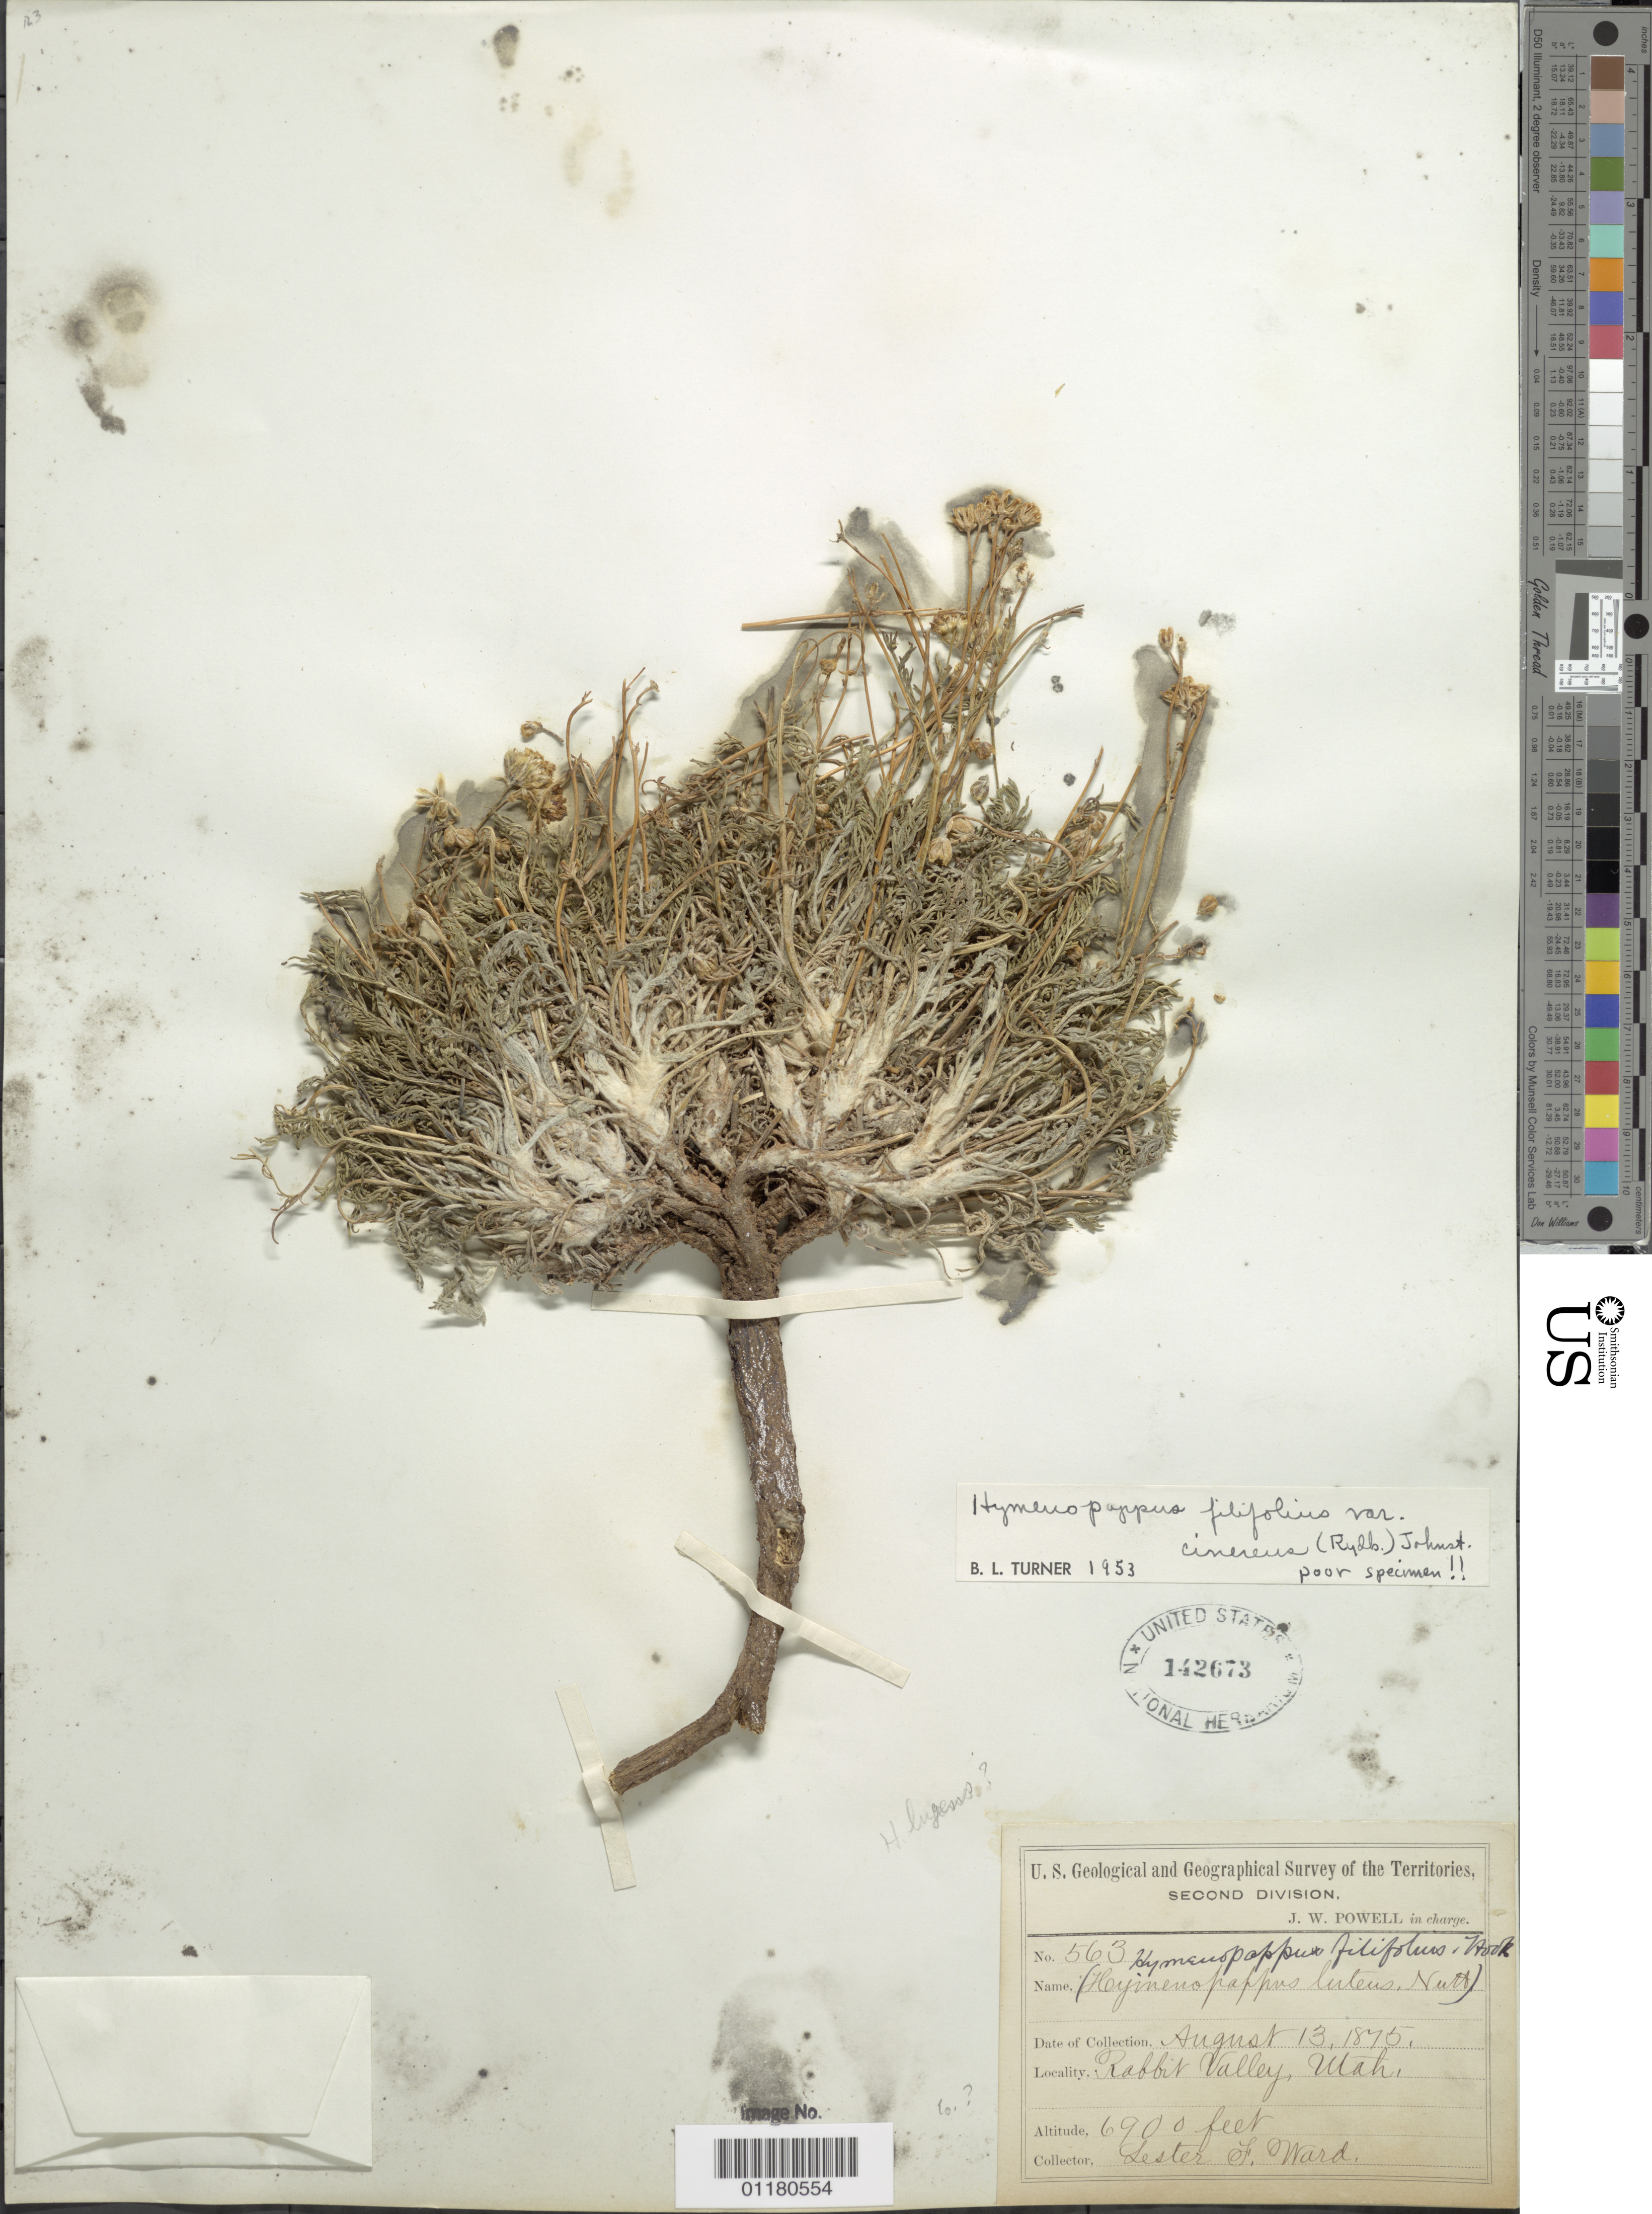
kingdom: Plantae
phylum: Tracheophyta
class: Magnoliopsida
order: Asterales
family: Asteraceae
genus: Hymenopappus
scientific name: Hymenopappus filifolius var. cinereus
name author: (Rydb.) I.M. Johnst.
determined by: Turner, B. L.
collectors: L. F. Ward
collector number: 563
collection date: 1875-08-13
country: United States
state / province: Utah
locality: Rabbit Valley.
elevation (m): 2103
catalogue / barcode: US 142673